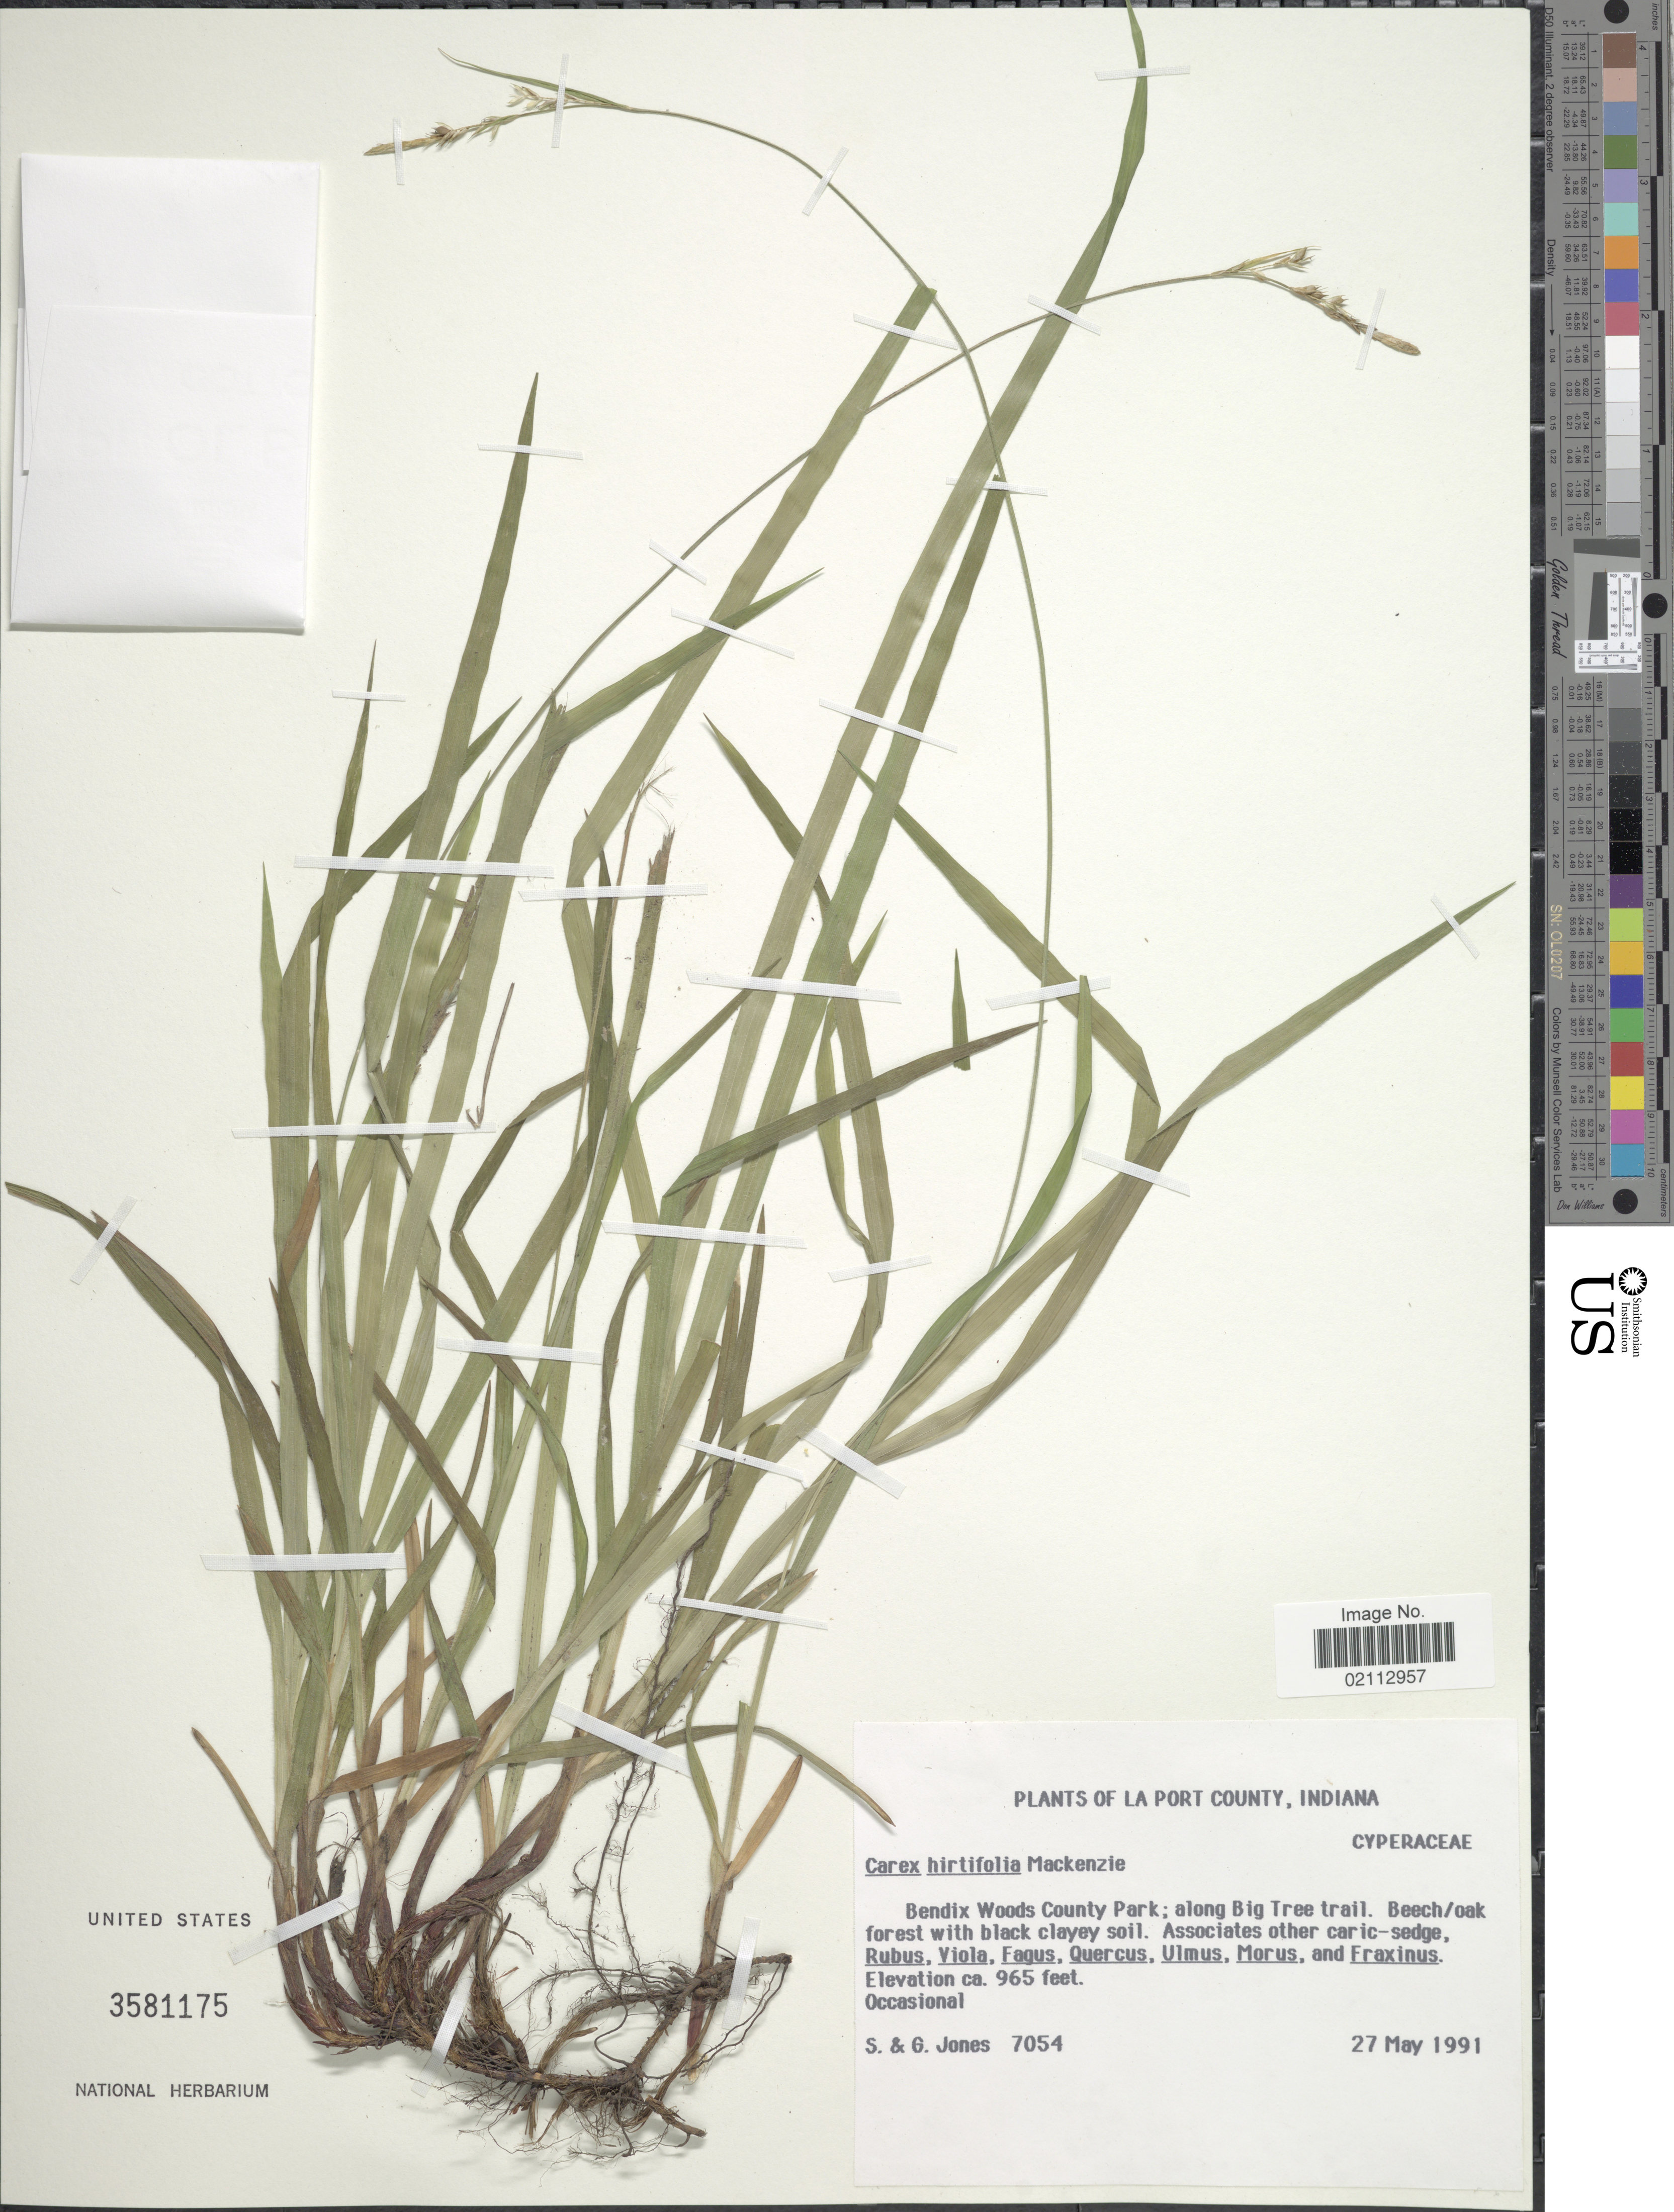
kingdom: Plantae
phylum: Tracheophyta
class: Liliopsida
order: Poales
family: Cyperaceae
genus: Carex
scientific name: Carex hirtifolia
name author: Mack.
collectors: S. Jones & G. Jones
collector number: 7054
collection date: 1991-05-27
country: United States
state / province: Indiana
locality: La Port County. Bendix Woods County Park; along Big Tree trail.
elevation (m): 294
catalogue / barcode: US 3581175